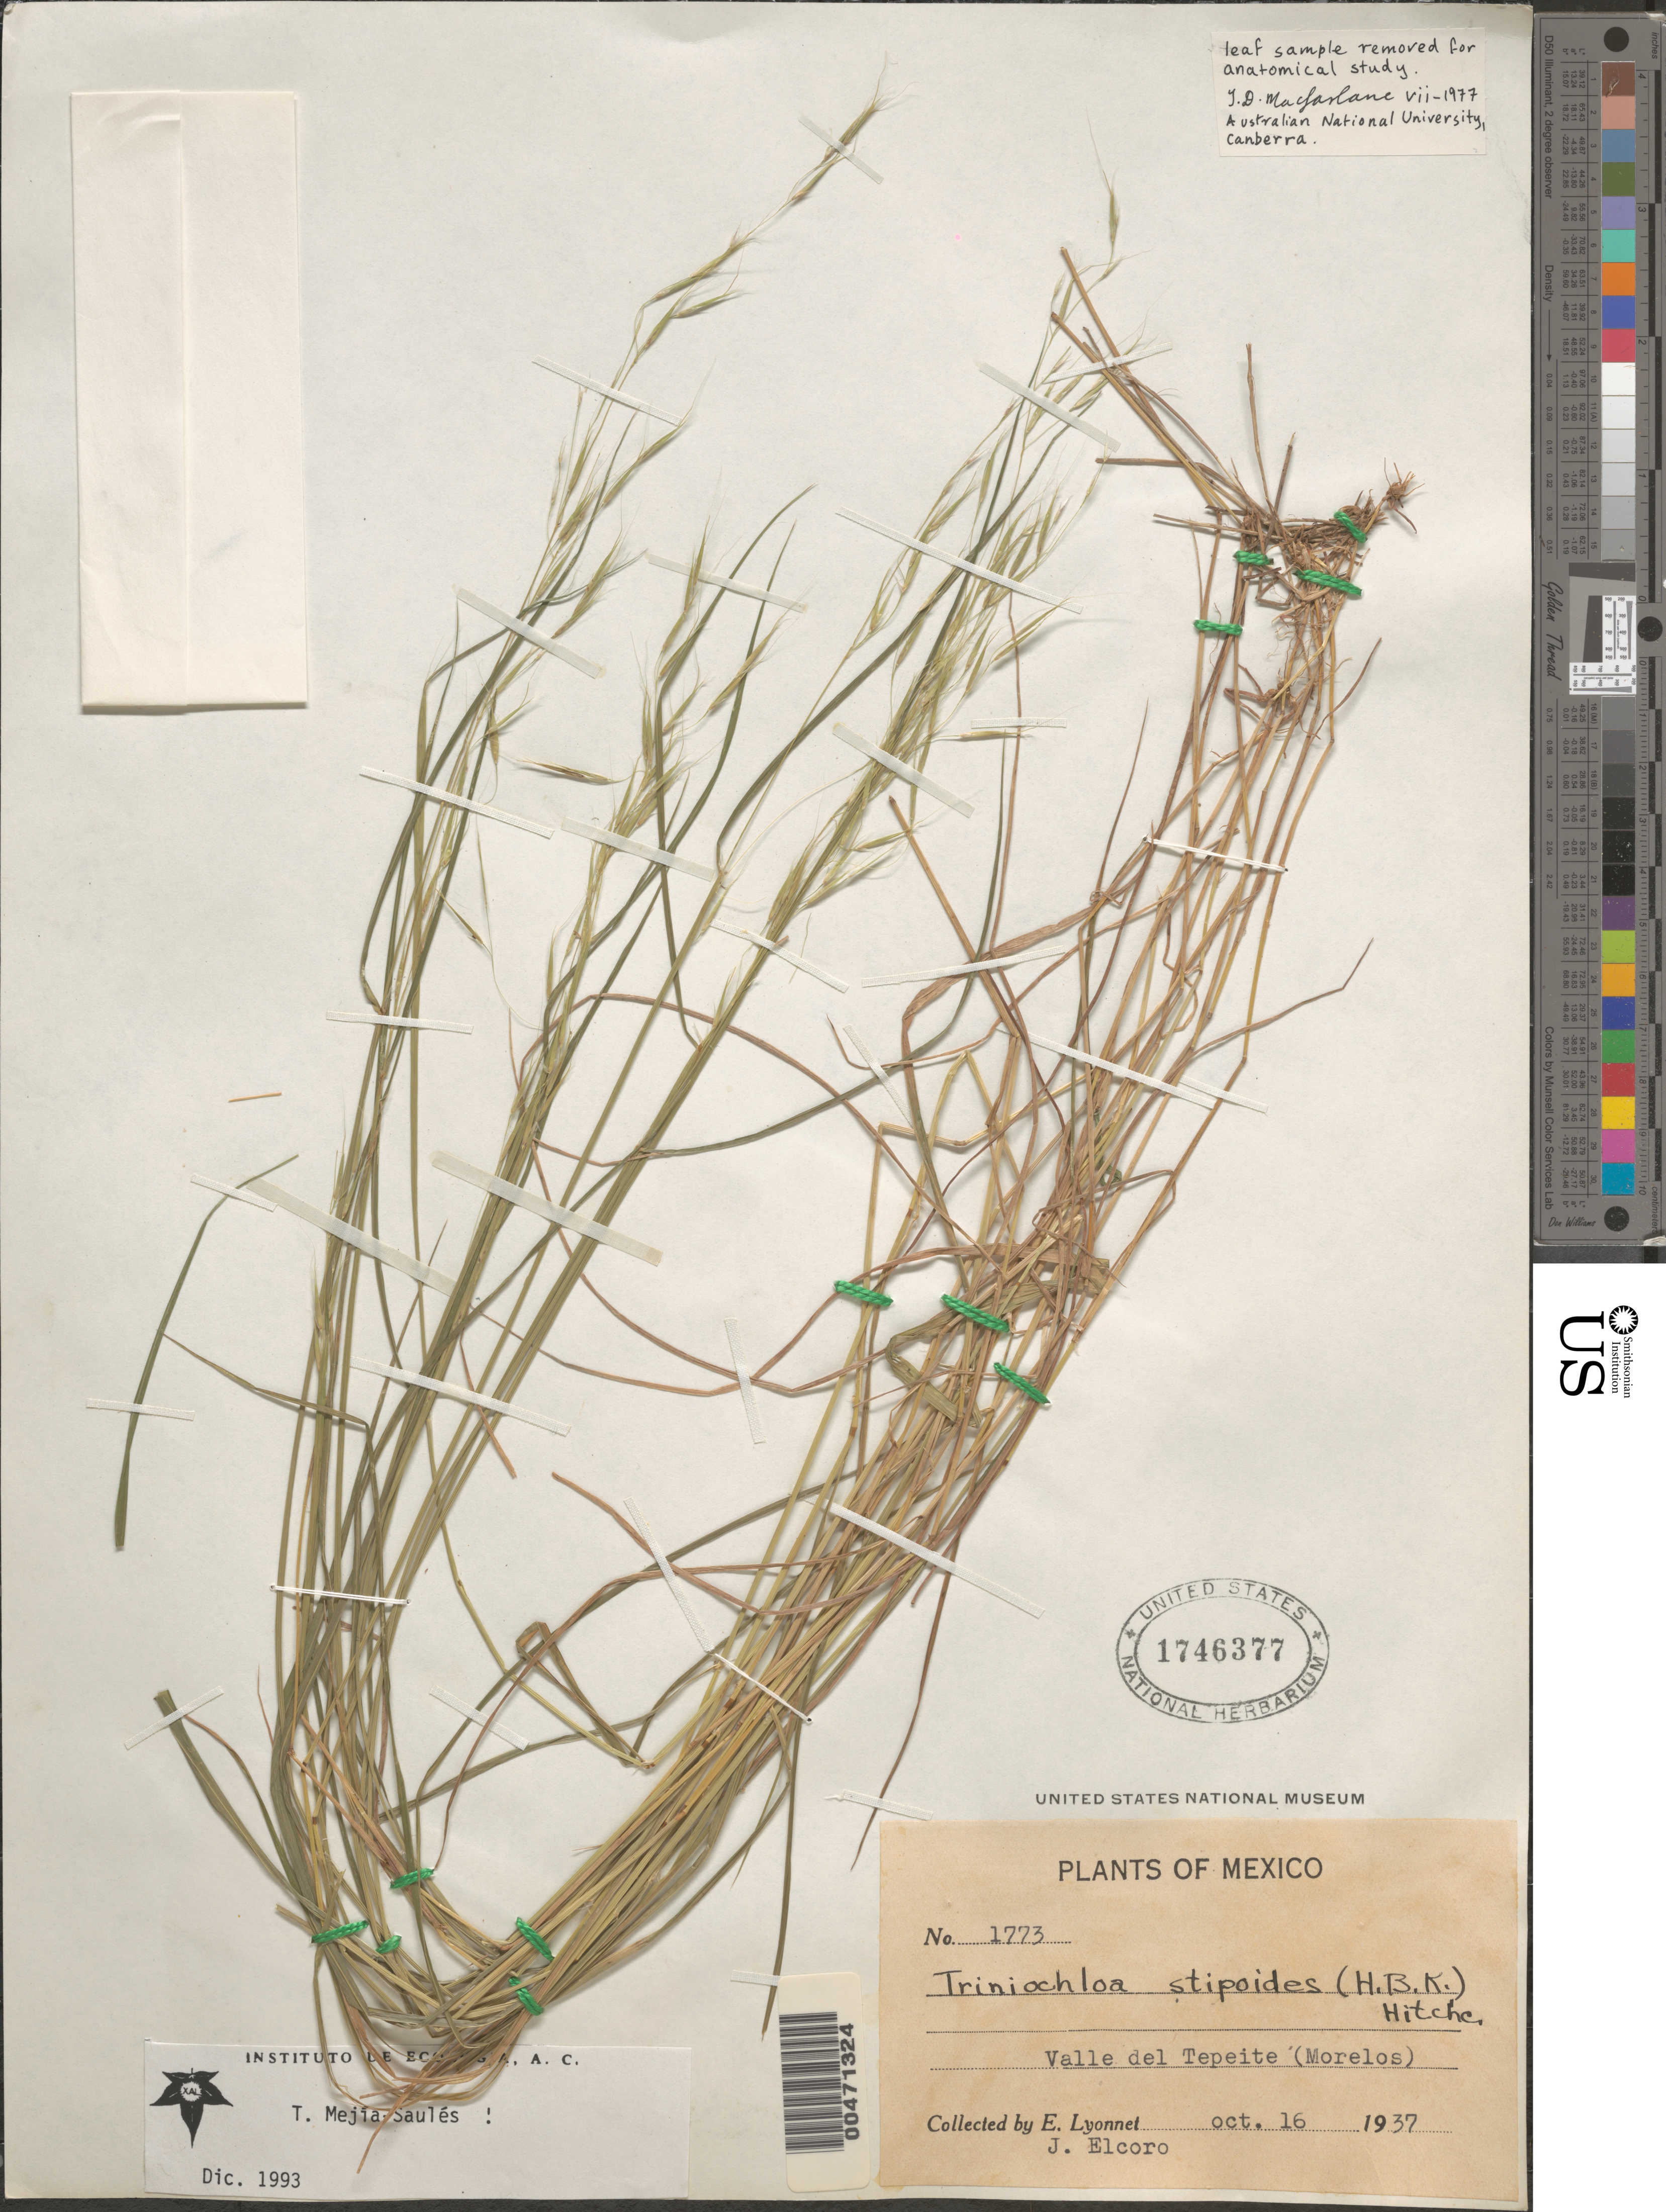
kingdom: Plantae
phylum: Tracheophyta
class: Liliopsida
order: Poales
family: Poaceae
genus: Triniochloa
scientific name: Triniochloa stipoides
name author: (Kunth) Hitchc.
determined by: Mejía-Sauls, M. T.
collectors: Bro. E. Lyonnet & J. Elcoro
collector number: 1773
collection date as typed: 16 Oct 1937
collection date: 1937-10-16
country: Mexico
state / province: Morelos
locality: Valle de Tepeite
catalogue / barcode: US 1746377